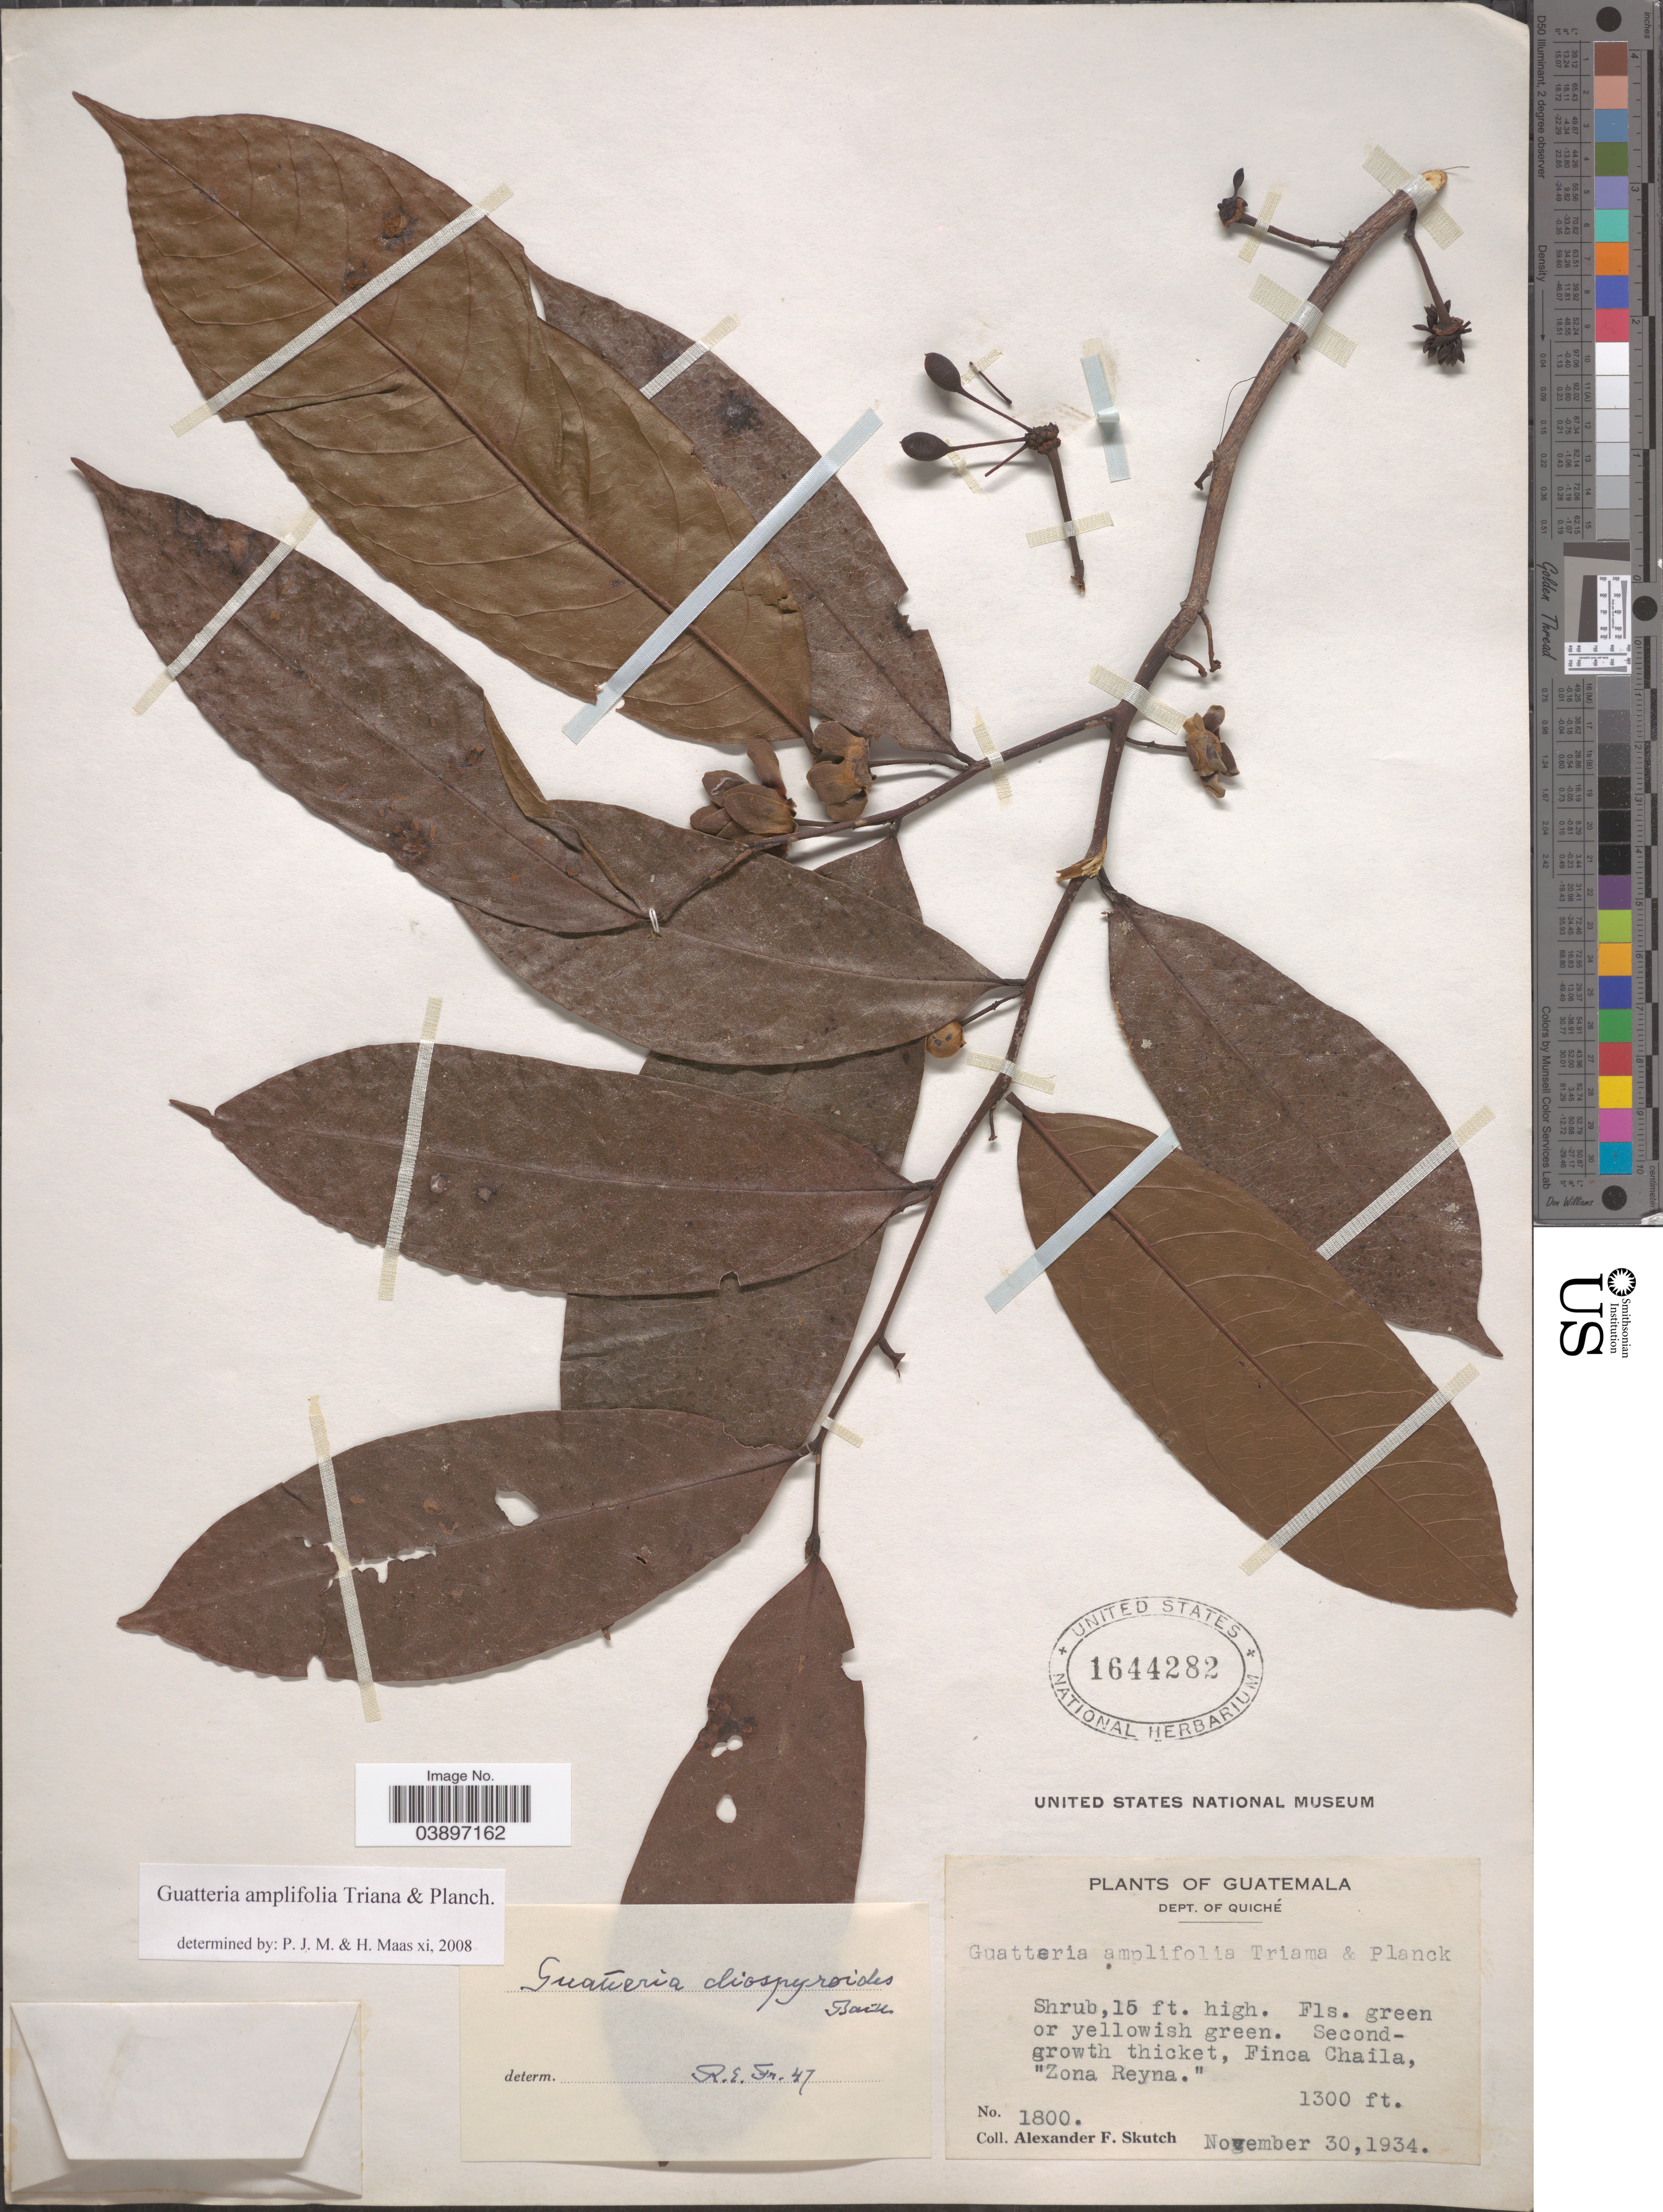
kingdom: Plantae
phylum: Tracheophyta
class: Magnoliopsida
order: Magnoliales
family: Annonaceae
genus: Guatteria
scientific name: Guatteria amplifolia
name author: Triana & Planch.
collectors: A. F. Skutch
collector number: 1800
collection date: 1934-11-30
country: Guatemala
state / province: El Quiche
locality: Dept. of Quiché. Finca Chaila, "Zona Reyna".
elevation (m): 396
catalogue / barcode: US 1644282